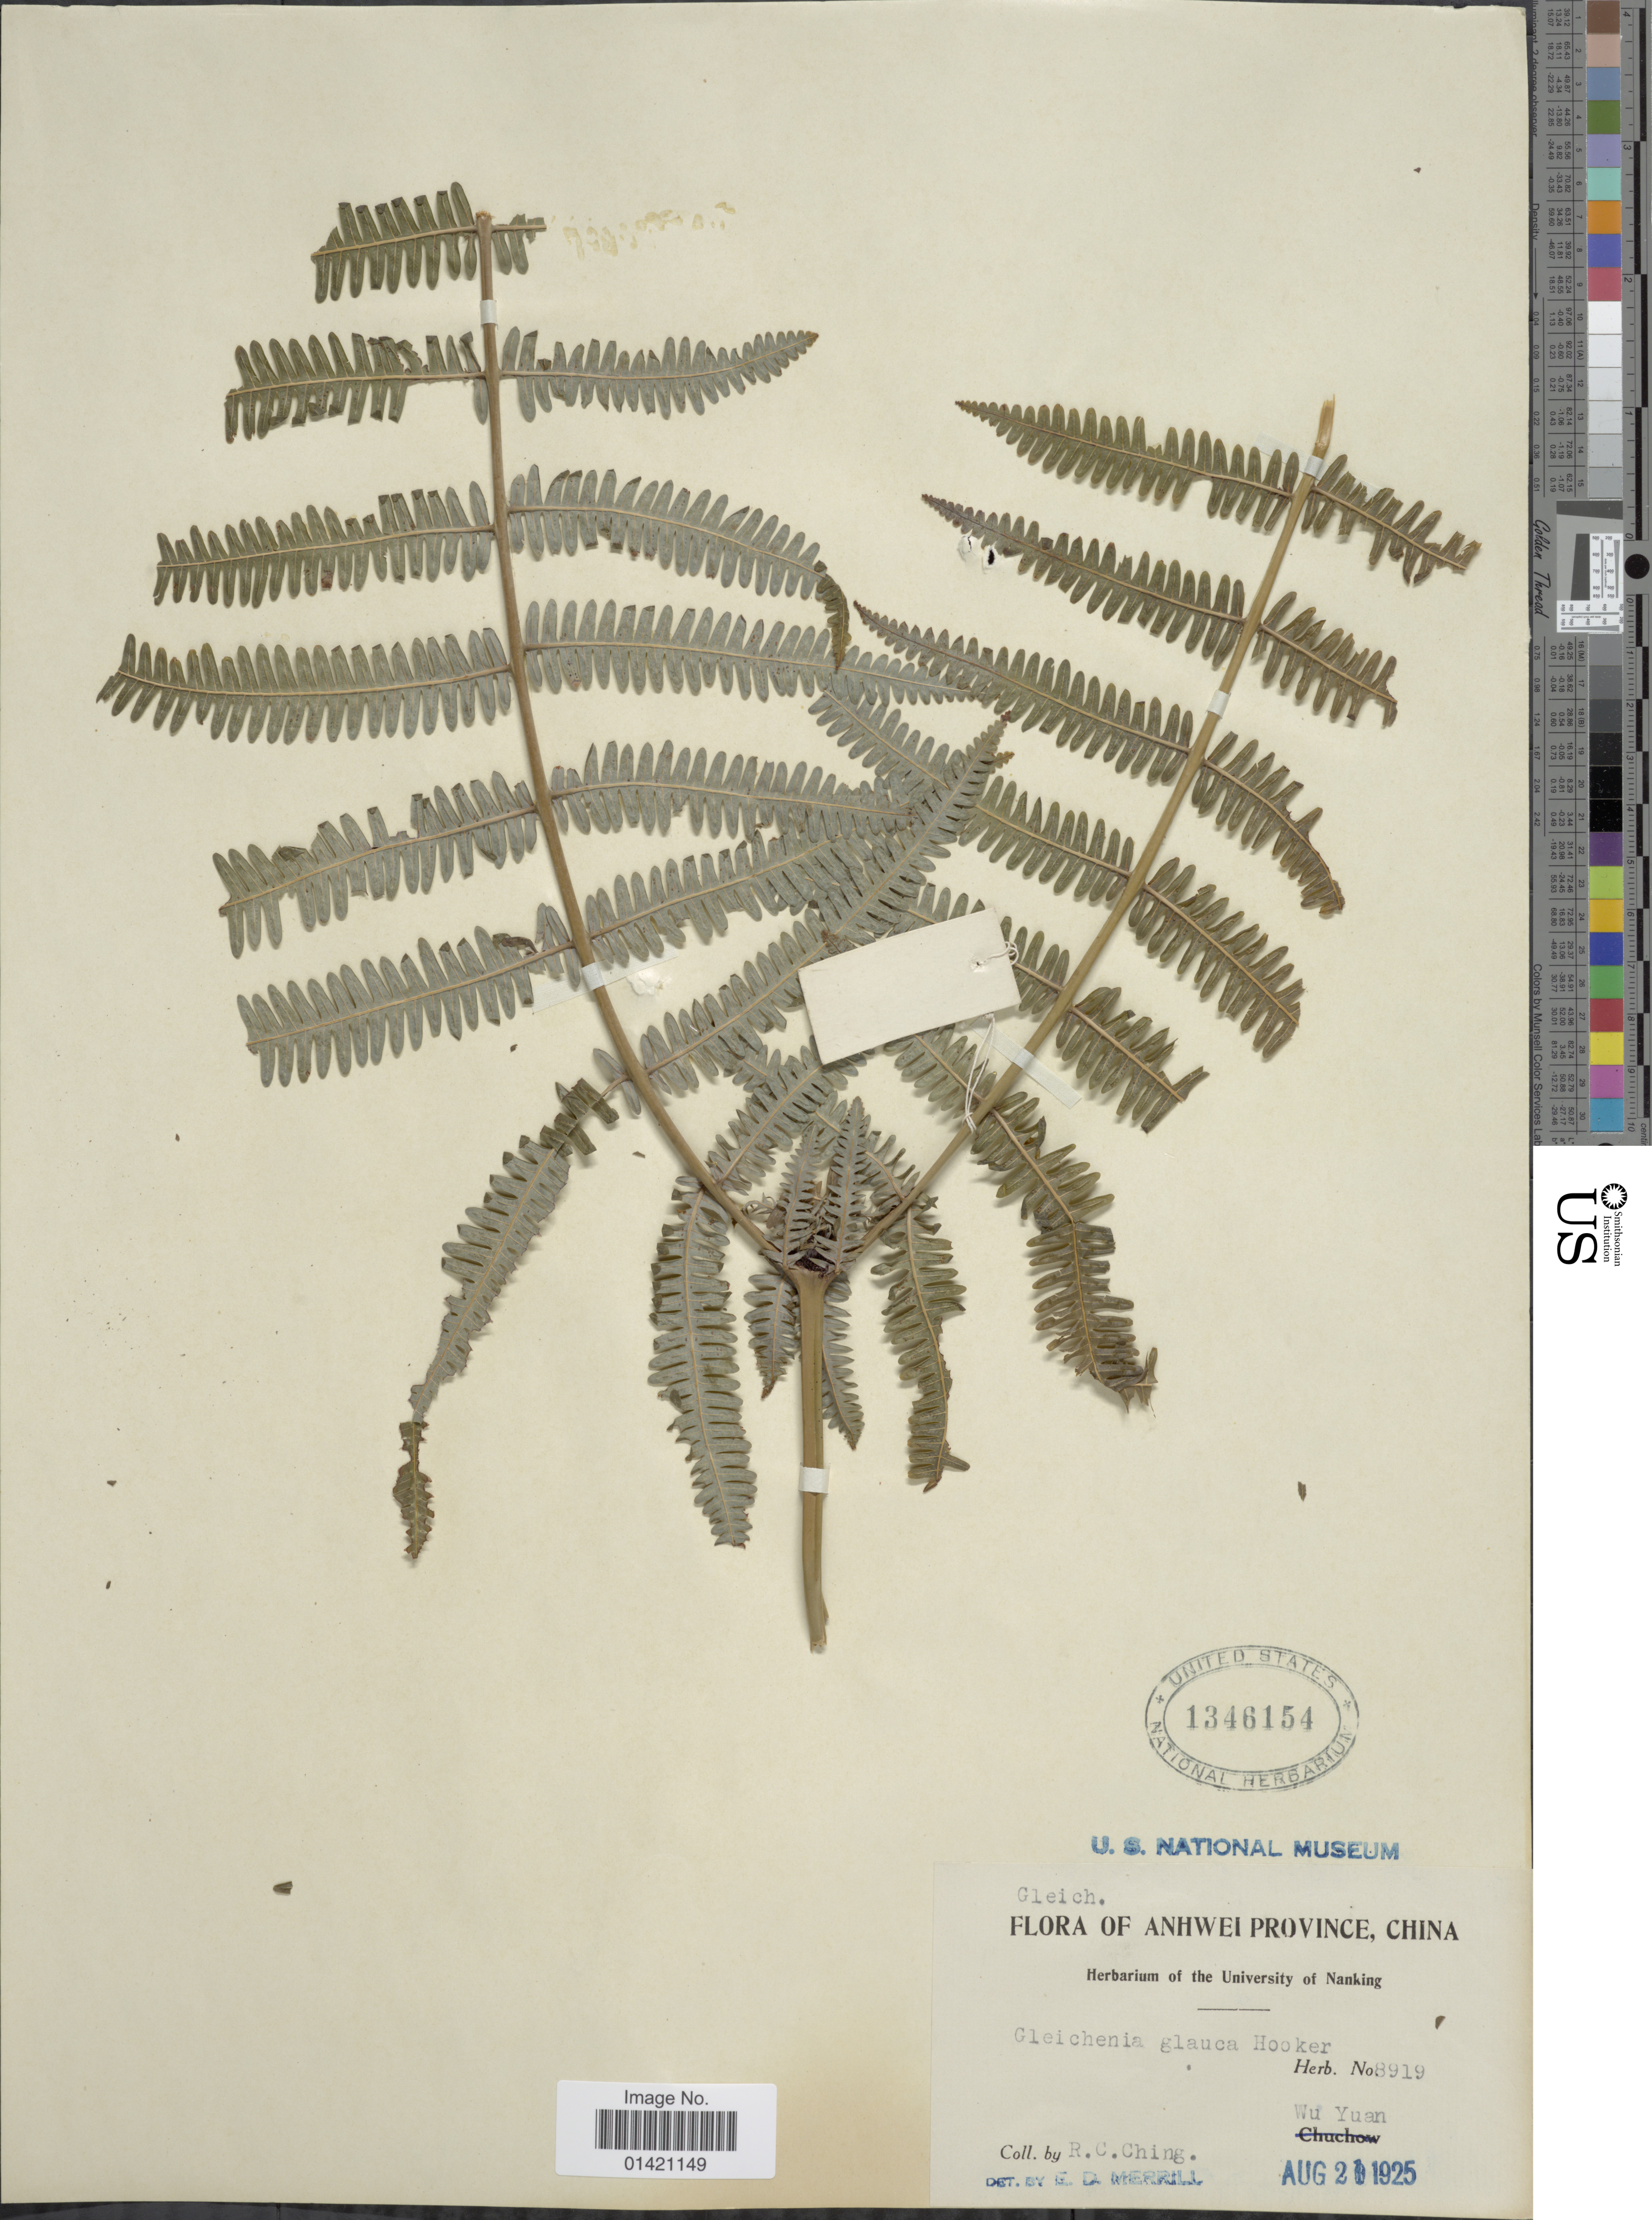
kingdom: Plantae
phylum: Tracheophyta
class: Polypodiopsida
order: Gleicheniales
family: Gleicheniaceae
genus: Diplopterygium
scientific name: Diplopterygium glaucum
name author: (Thunb. ex Houtt.) Nakai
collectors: R. C. Ching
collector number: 8919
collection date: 1925-08-20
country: China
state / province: Anhui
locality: Anhwei Province. Wu Yuan.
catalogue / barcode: US 1346154